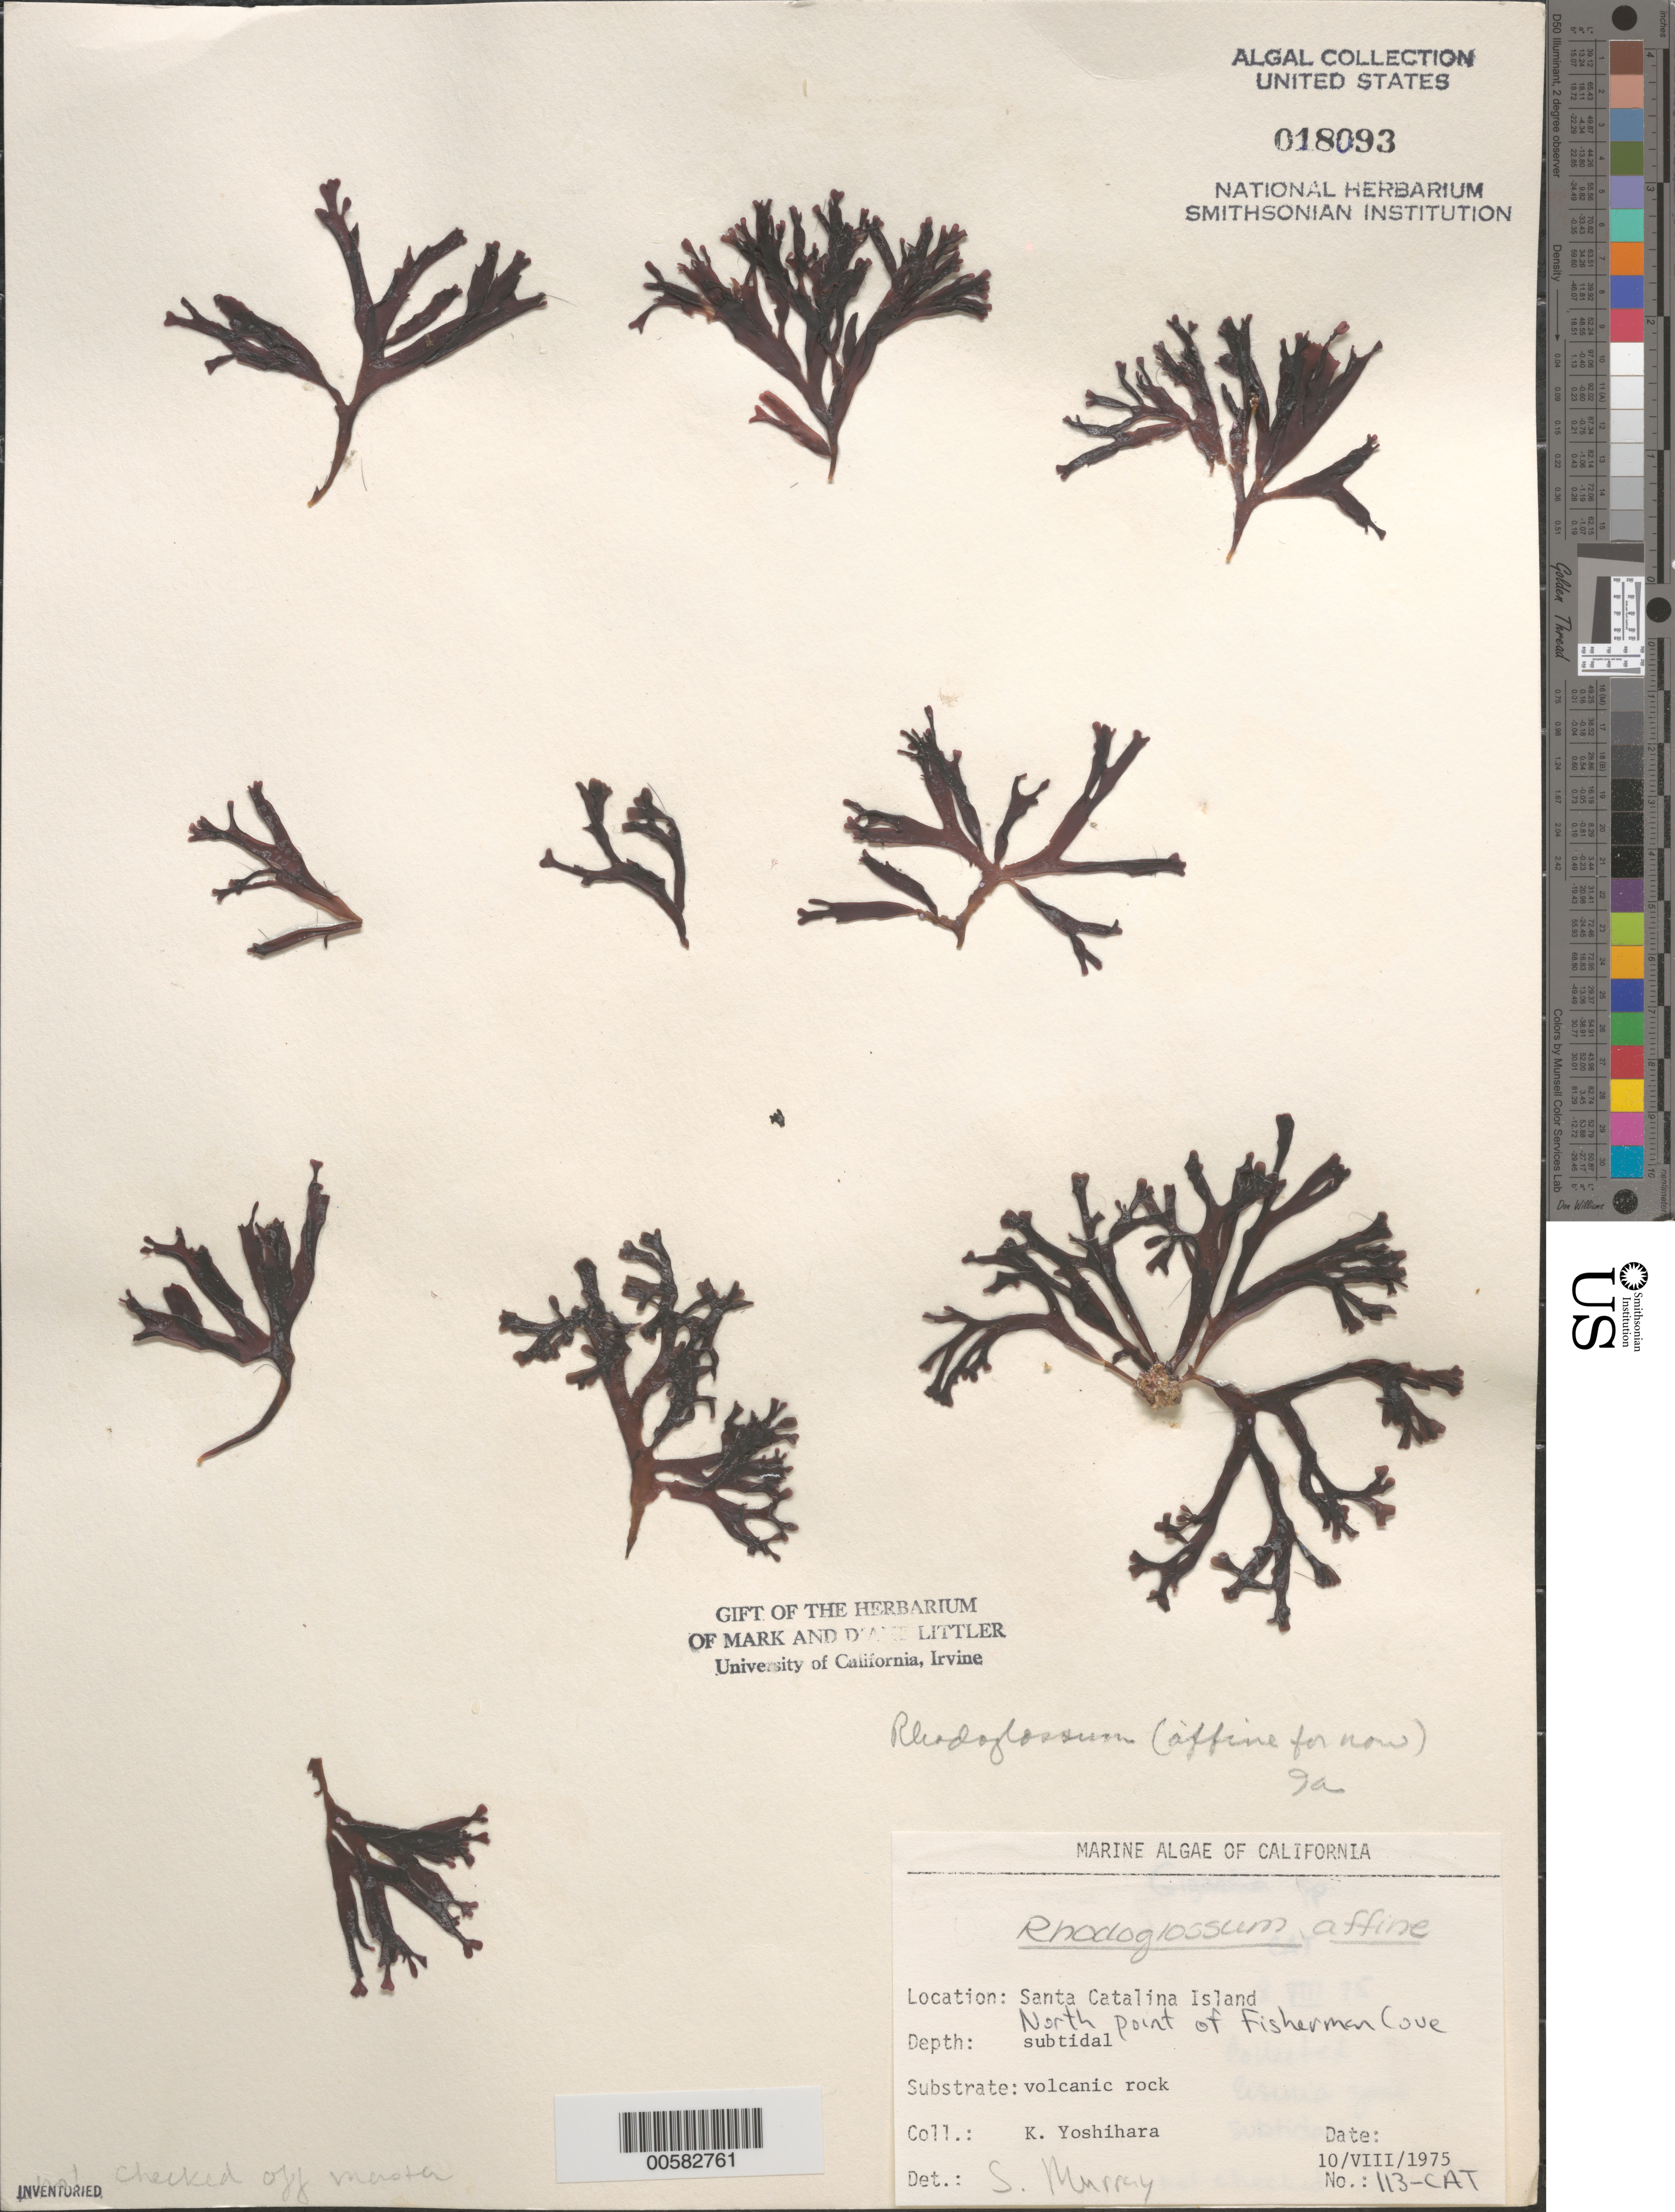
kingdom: Plantae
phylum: Rhodophyta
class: Florideophyceae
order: Gigartinales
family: Gigartinaceae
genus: Mazzaella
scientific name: Mazzaella affinis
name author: (Harvey) Fredericq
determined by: Algae name updating Project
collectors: K. Yoshihara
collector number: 113-cat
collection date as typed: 10 Aug 1975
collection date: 1975-08-10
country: United States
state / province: California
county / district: Los Angeles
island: Santa Catalina Island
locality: Fishermen Cove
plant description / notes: BLM-SOCALBIGHT Rocky Intertidal Survey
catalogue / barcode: US 18093